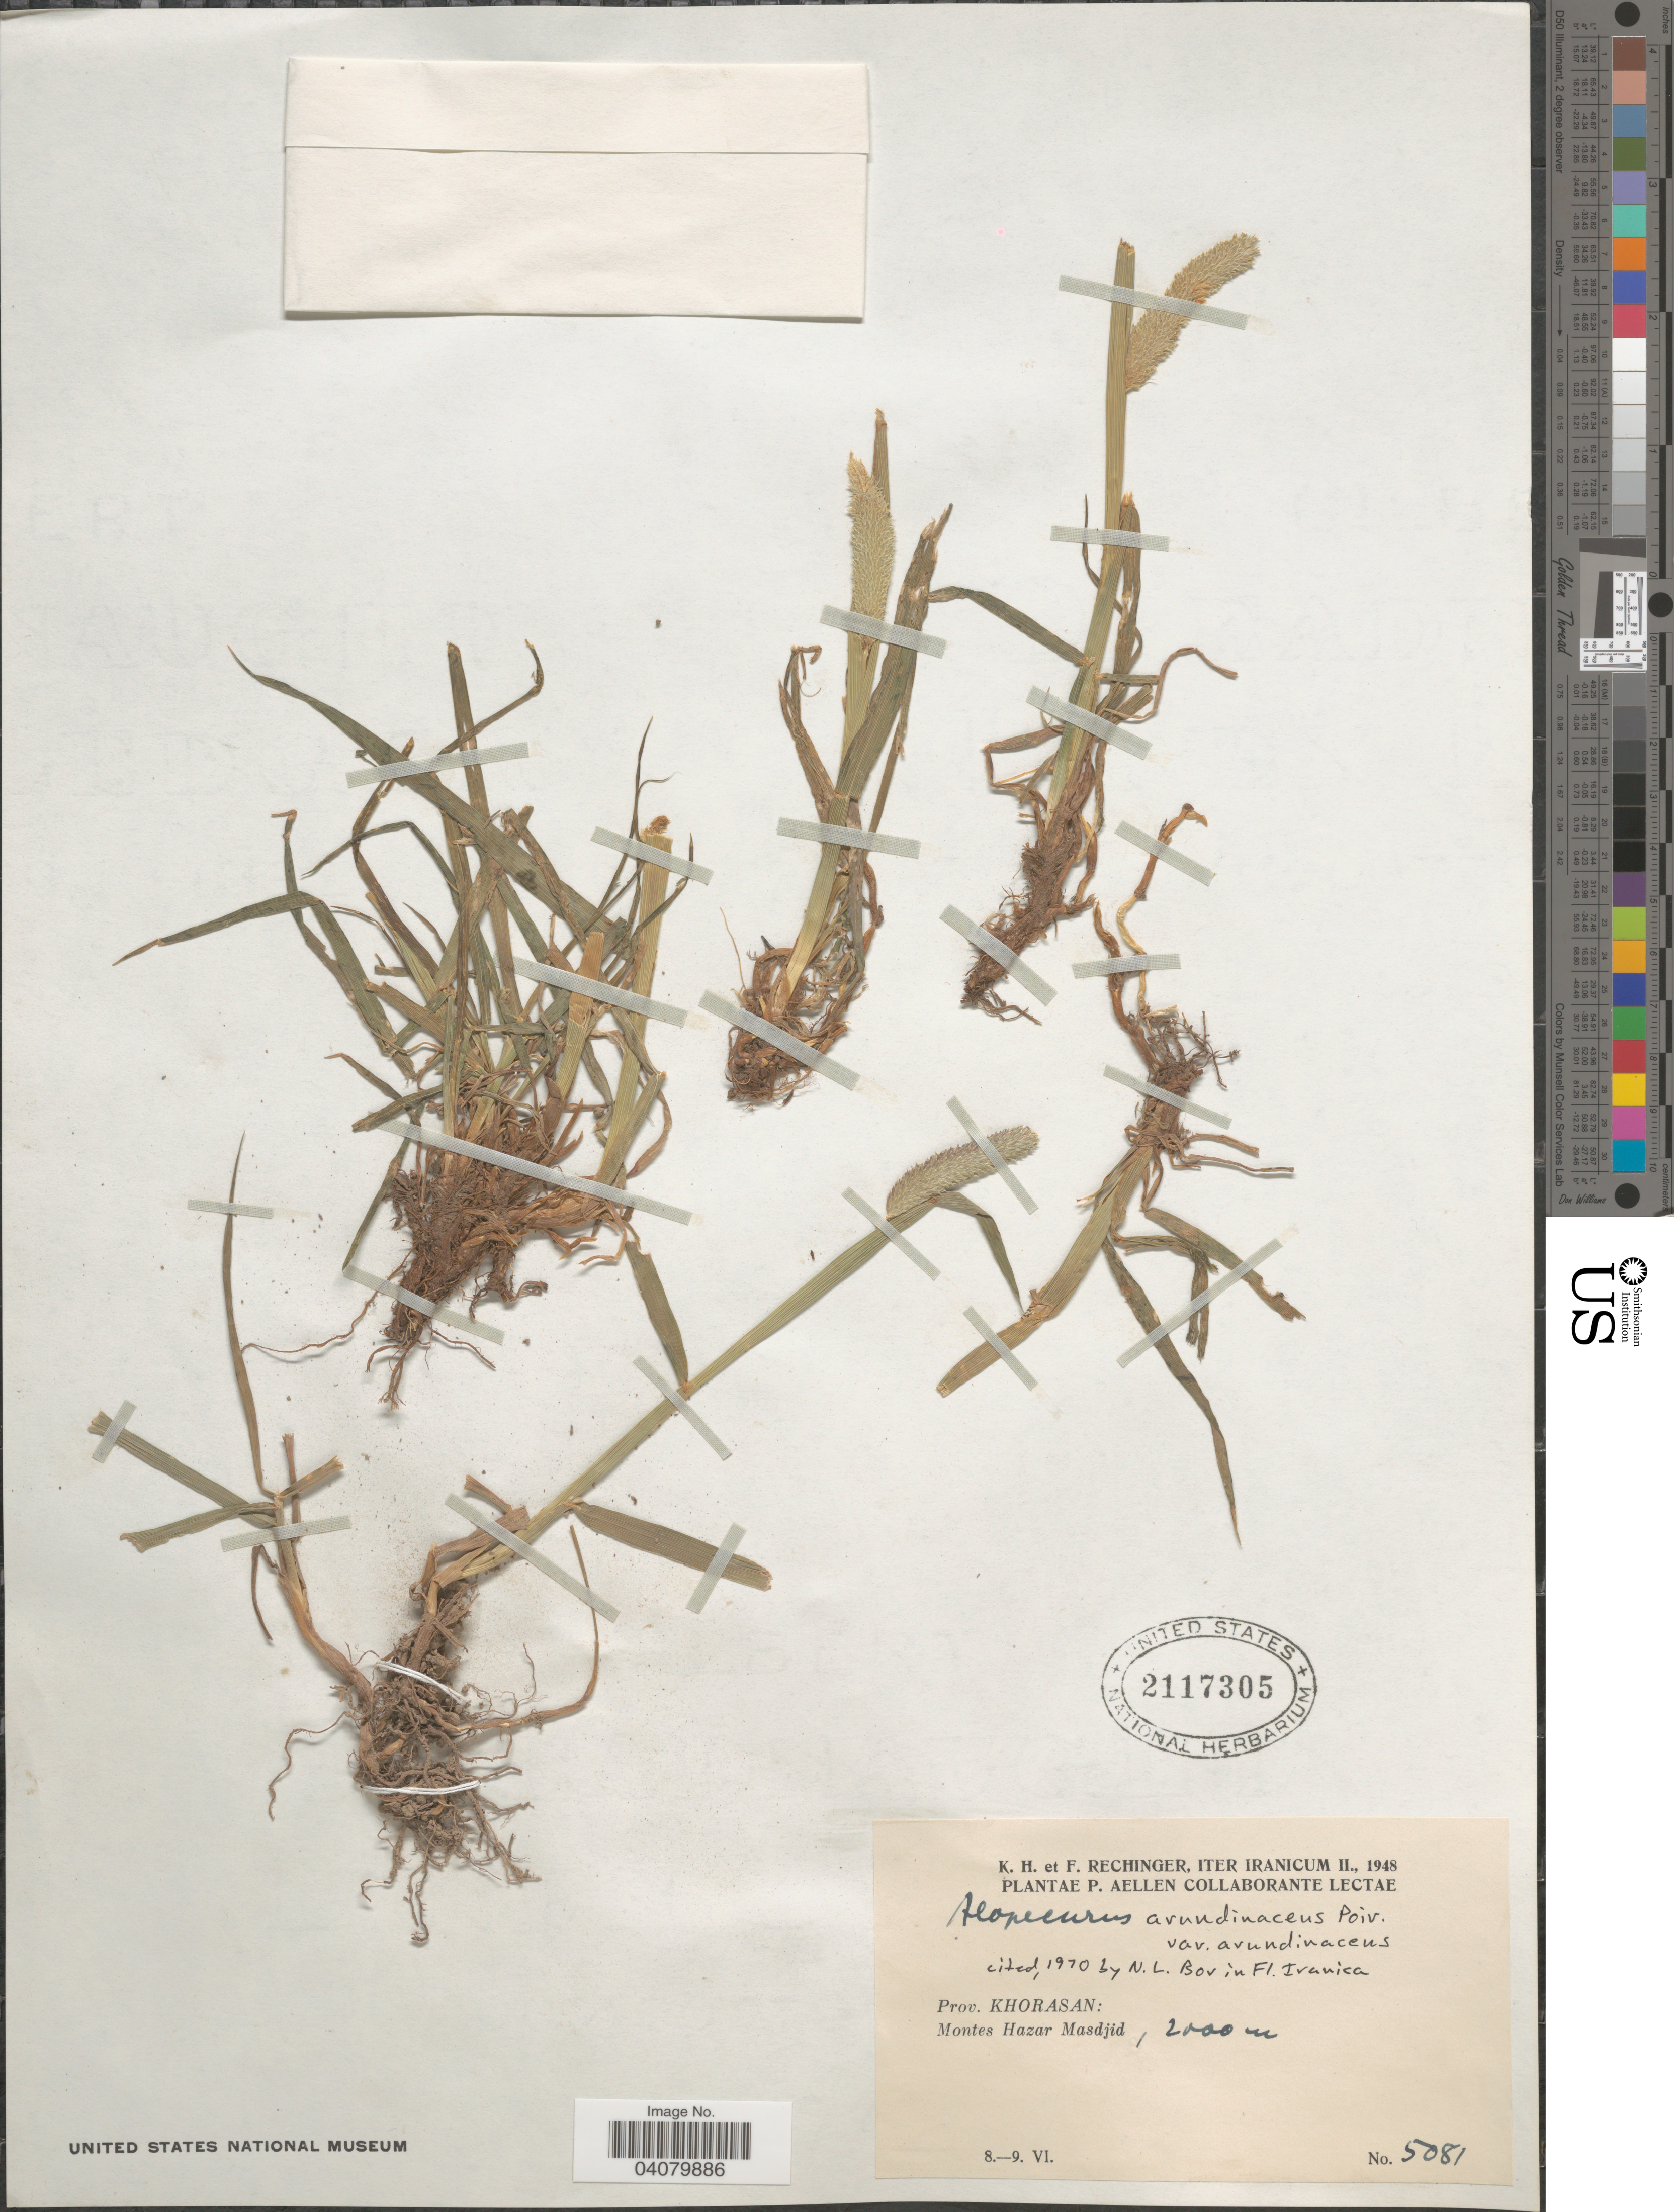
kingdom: Plantae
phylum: Tracheophyta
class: Liliopsida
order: Poales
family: Poaceae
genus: Alopecurus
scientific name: Alopecurus arundinaceus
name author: Poir.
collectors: K. H. Rechinger & F. Rechinger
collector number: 5081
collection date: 1948-06-08/1948-06-09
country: Iran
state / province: Khorasan [obsolete]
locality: Iter Iranicum II., 1948. Montes Hazar Masdjid.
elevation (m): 2000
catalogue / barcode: US 2117305